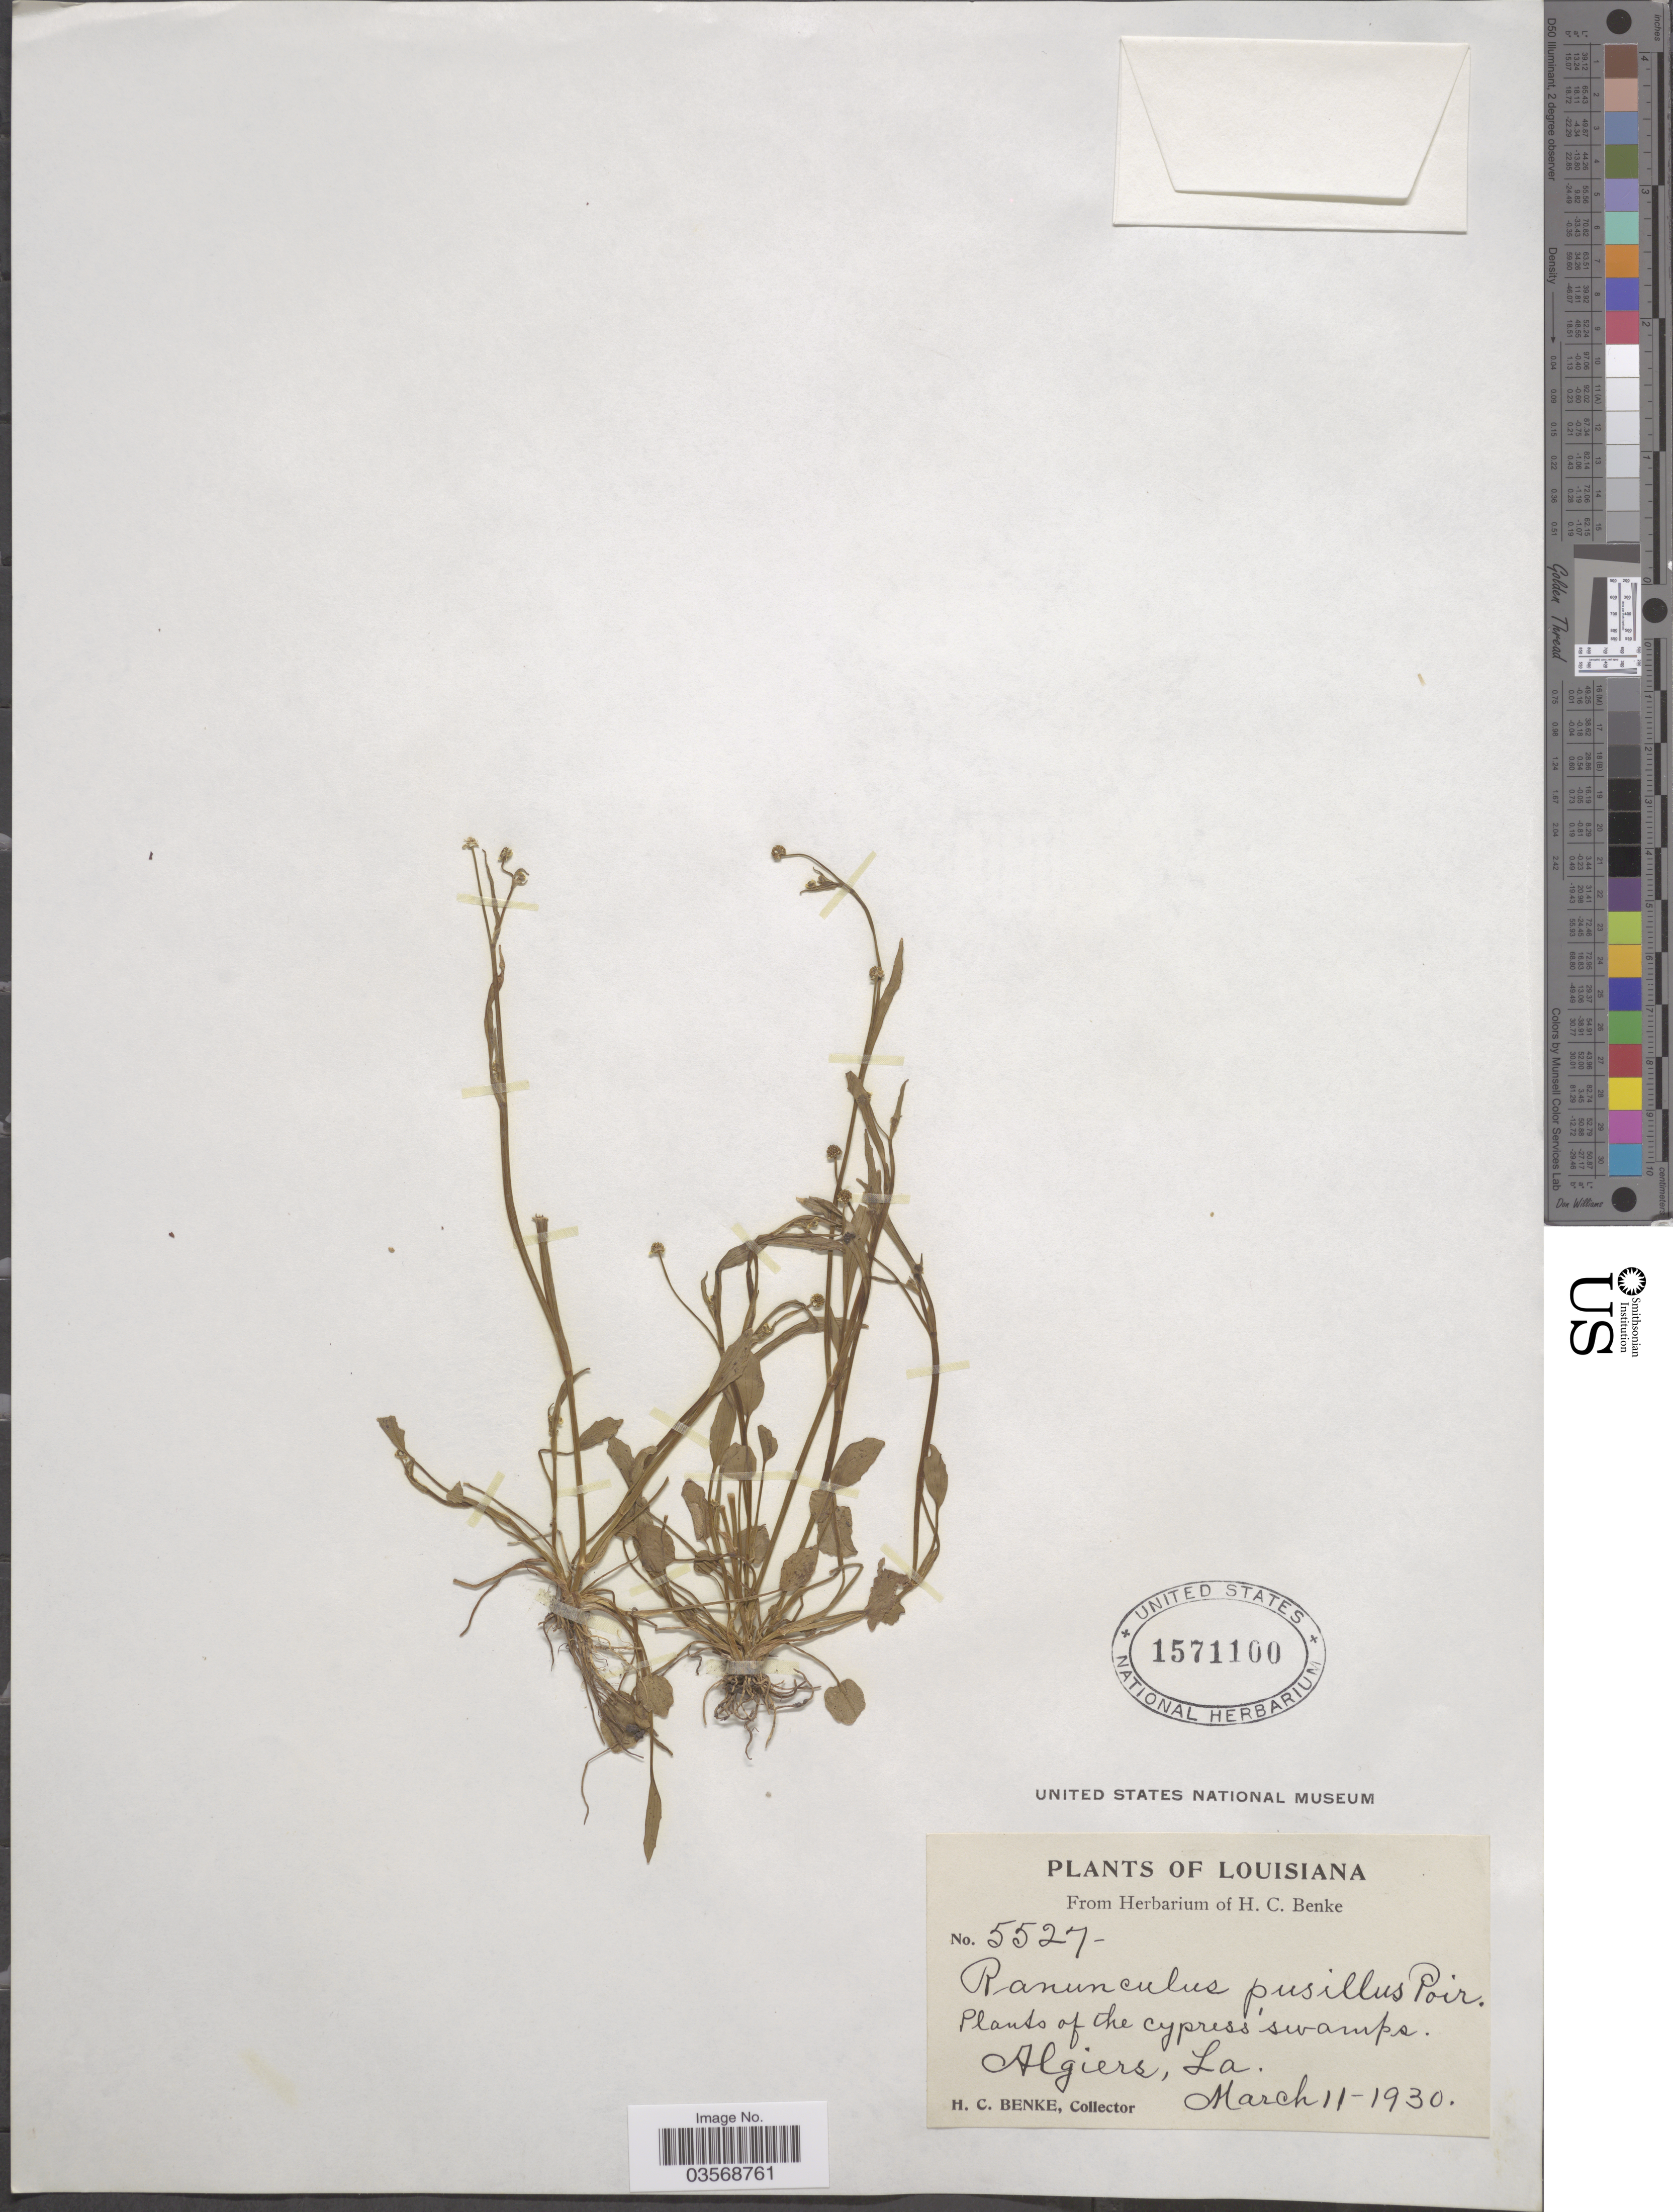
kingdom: Plantae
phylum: Tracheophyta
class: Magnoliopsida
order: Ranunculales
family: Ranunculaceae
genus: Ranunculus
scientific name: Ranunculus pusillus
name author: Poir.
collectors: H. Benke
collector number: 5527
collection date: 1930-03-11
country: United States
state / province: Louisiana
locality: Cypress swamps. Algiers.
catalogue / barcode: US 1571100